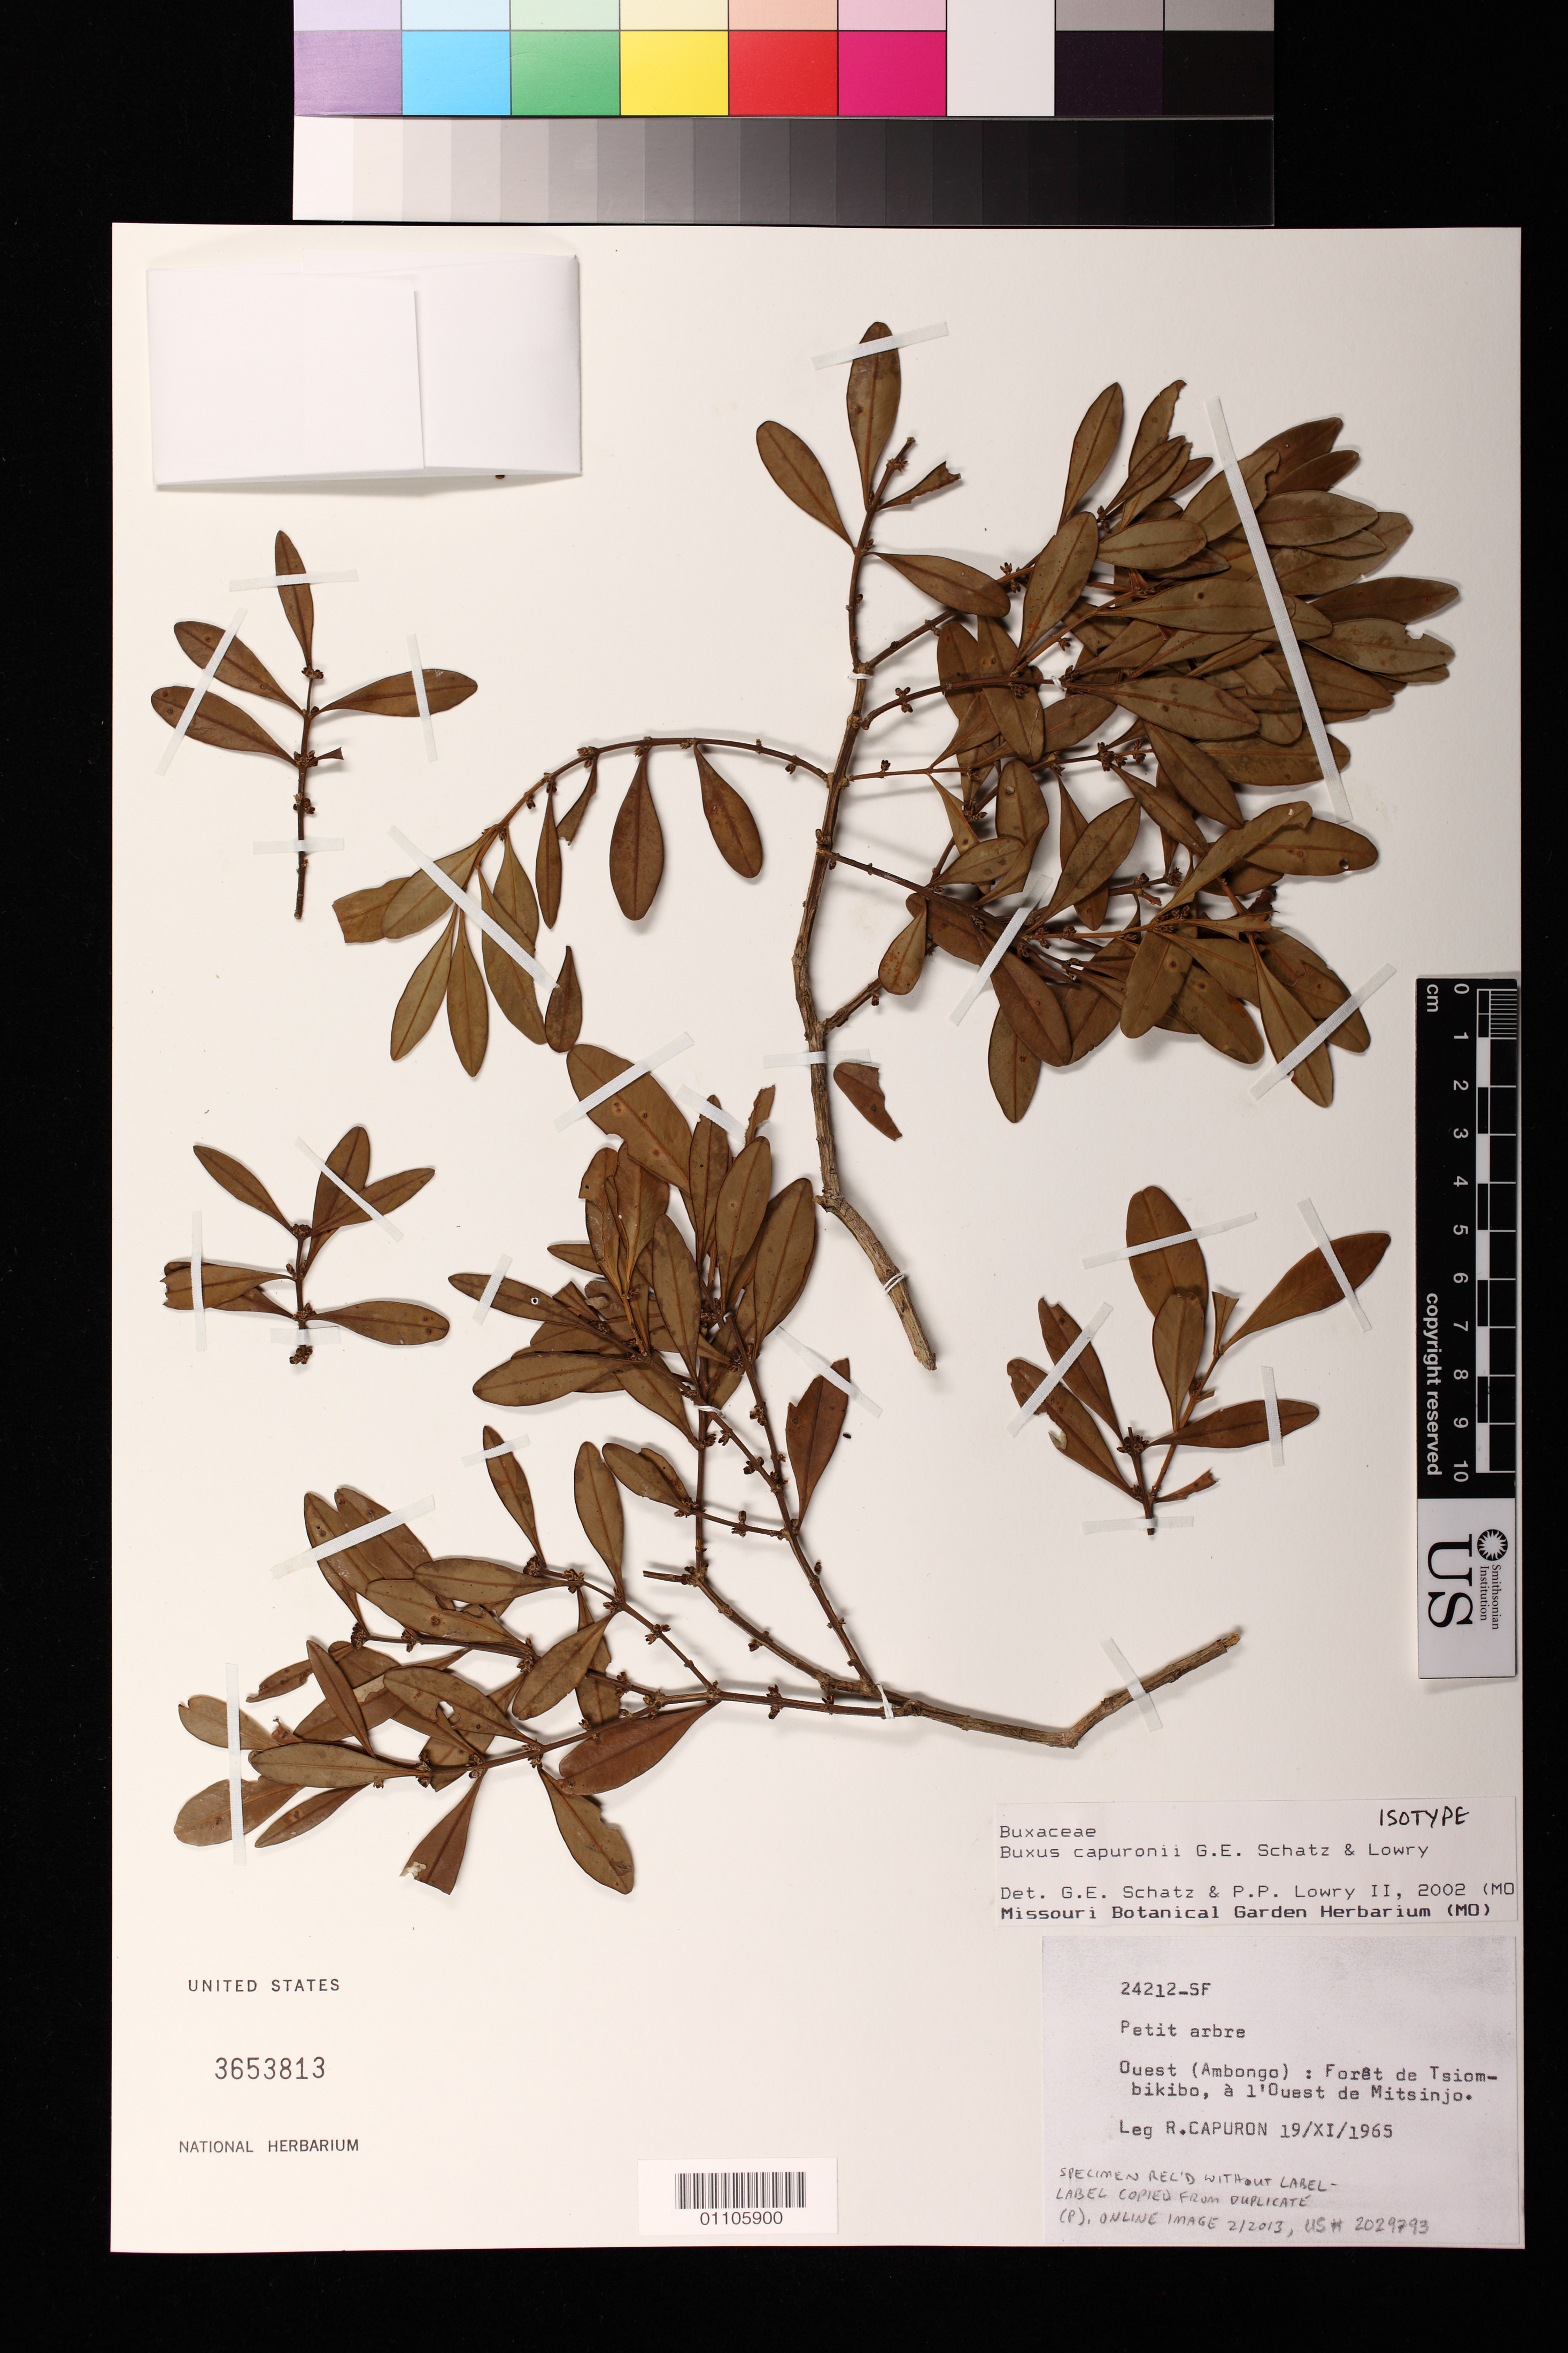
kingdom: Plantae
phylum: Tracheophyta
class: Magnoliopsida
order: Buxales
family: Buxaceae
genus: Buxus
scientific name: Buxus capuronii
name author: G.E. Schatz & Lowry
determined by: Schatz, George E.; Lowry, P. P.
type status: Isotype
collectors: R. Capuron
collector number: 24212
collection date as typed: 19/XI/1965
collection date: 1965-11-19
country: Madagascar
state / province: Boeny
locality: Ouest (Ambongo): forêt de Tsiombikibo, à l'Ouest de Mitsinjo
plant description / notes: Specimen received with determination label but no specimen label; label copied from online image of duplicate at P.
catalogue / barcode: US 3653813